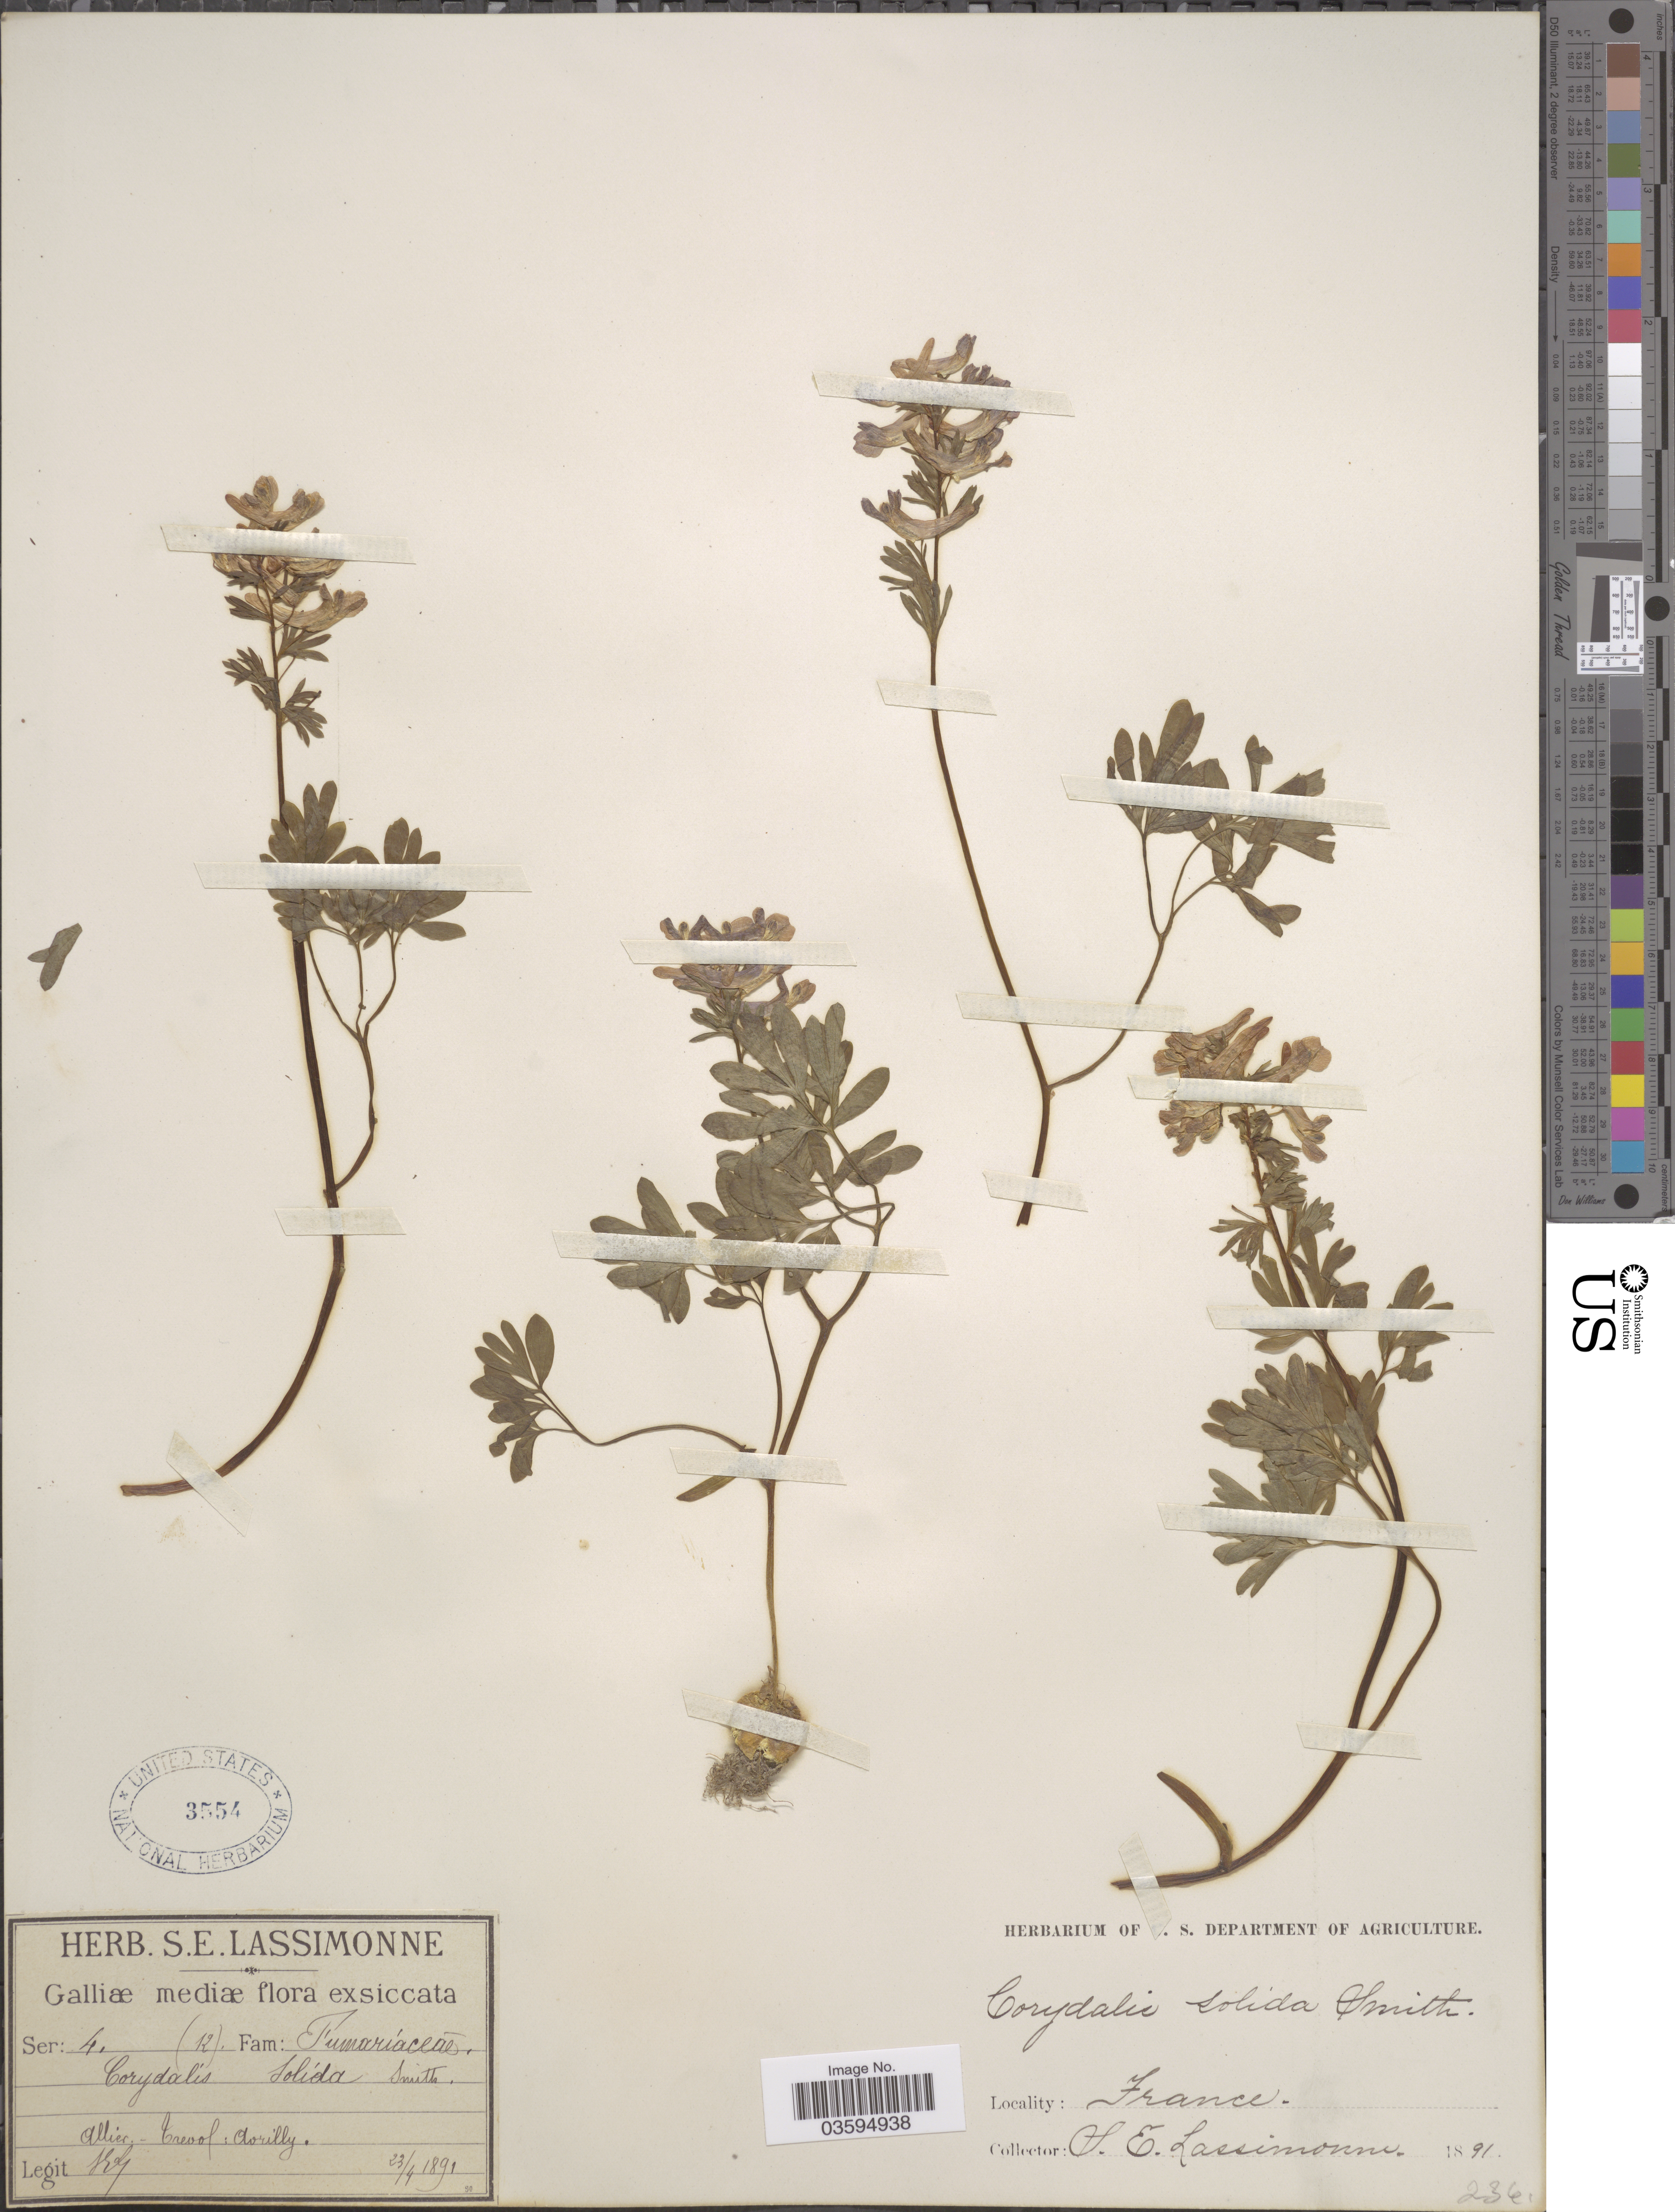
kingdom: Plantae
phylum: Tracheophyta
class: Magnoliopsida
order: Ranunculales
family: Papaveraceae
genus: Corydalis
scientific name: Corydalis solida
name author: (L.) Clairv.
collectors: S. Lassimonne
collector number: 4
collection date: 1891-04-23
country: France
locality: Galliæ mediæ. Allier. - Trevol: Aorilly.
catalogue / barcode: US 3554